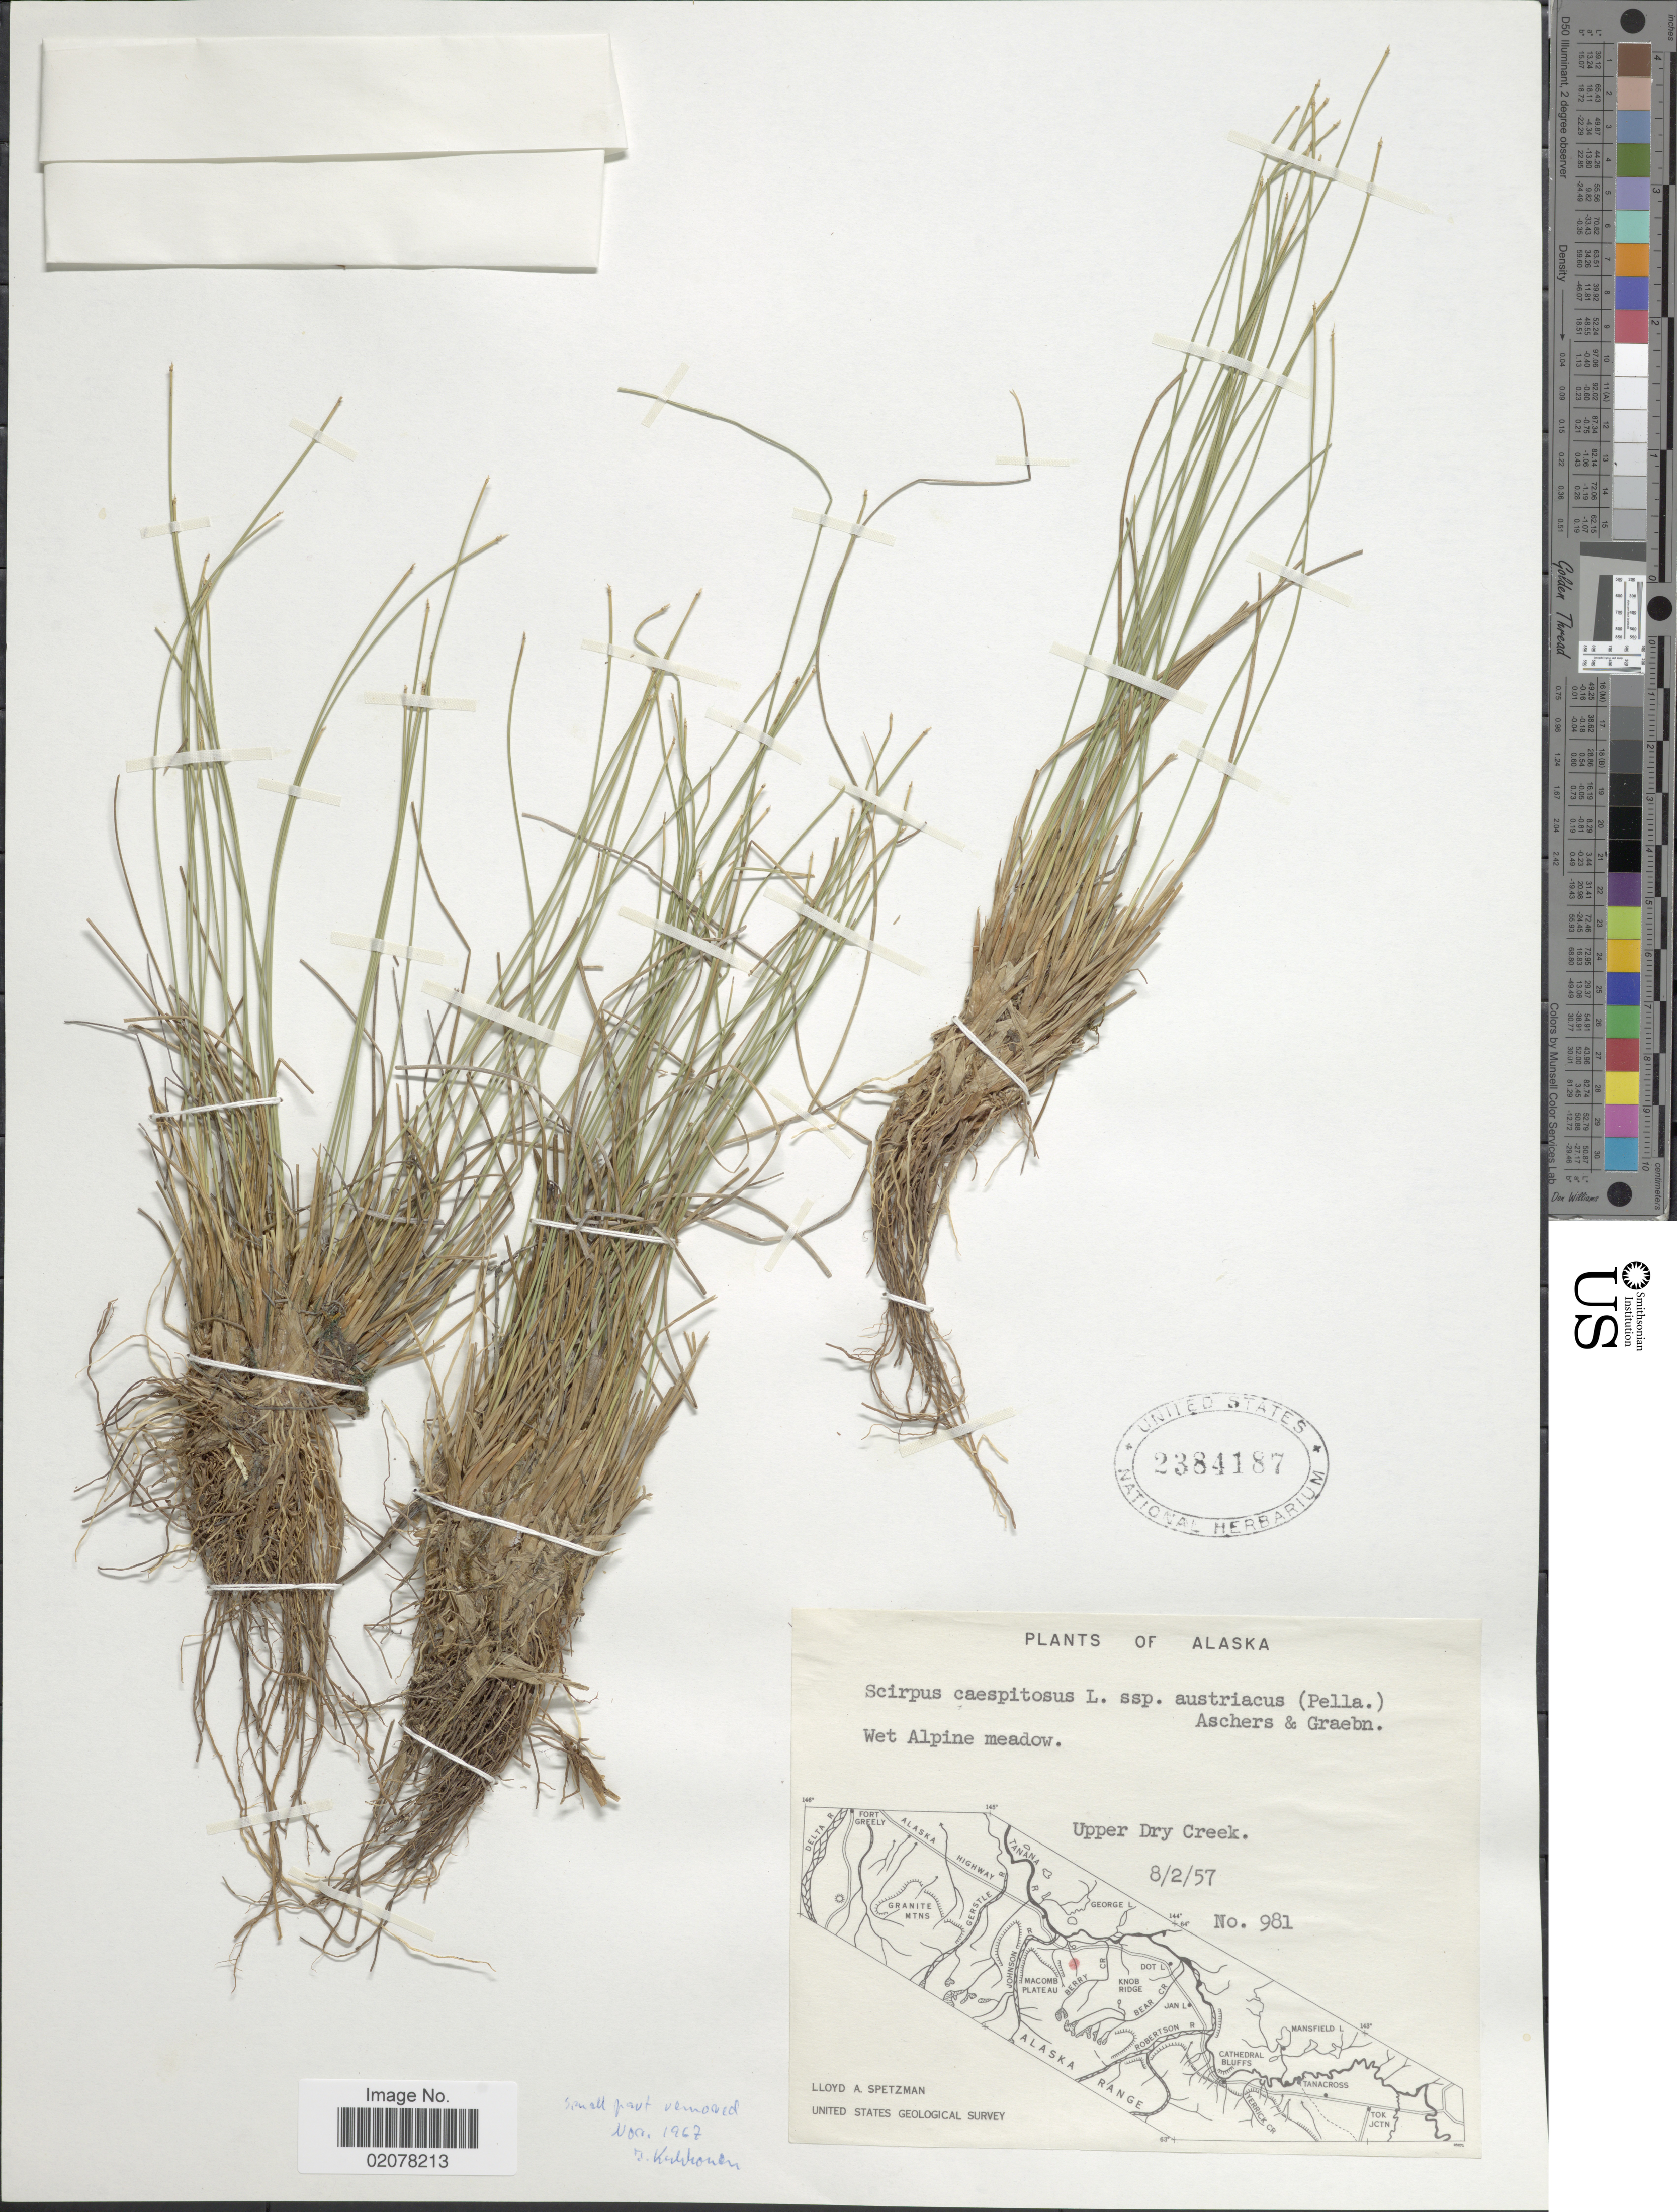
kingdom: Plantae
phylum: Tracheophyta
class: Liliopsida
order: Poales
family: Cyperaceae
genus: Trichophorum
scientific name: Trichophorum cespitosum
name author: (L.) Hartm.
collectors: L. Spetzman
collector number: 981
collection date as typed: Transcribed d/m/y: 2/8/57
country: United States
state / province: Alaska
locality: Wet Alpine meadow, Upper Dry Creek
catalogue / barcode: US 2384187